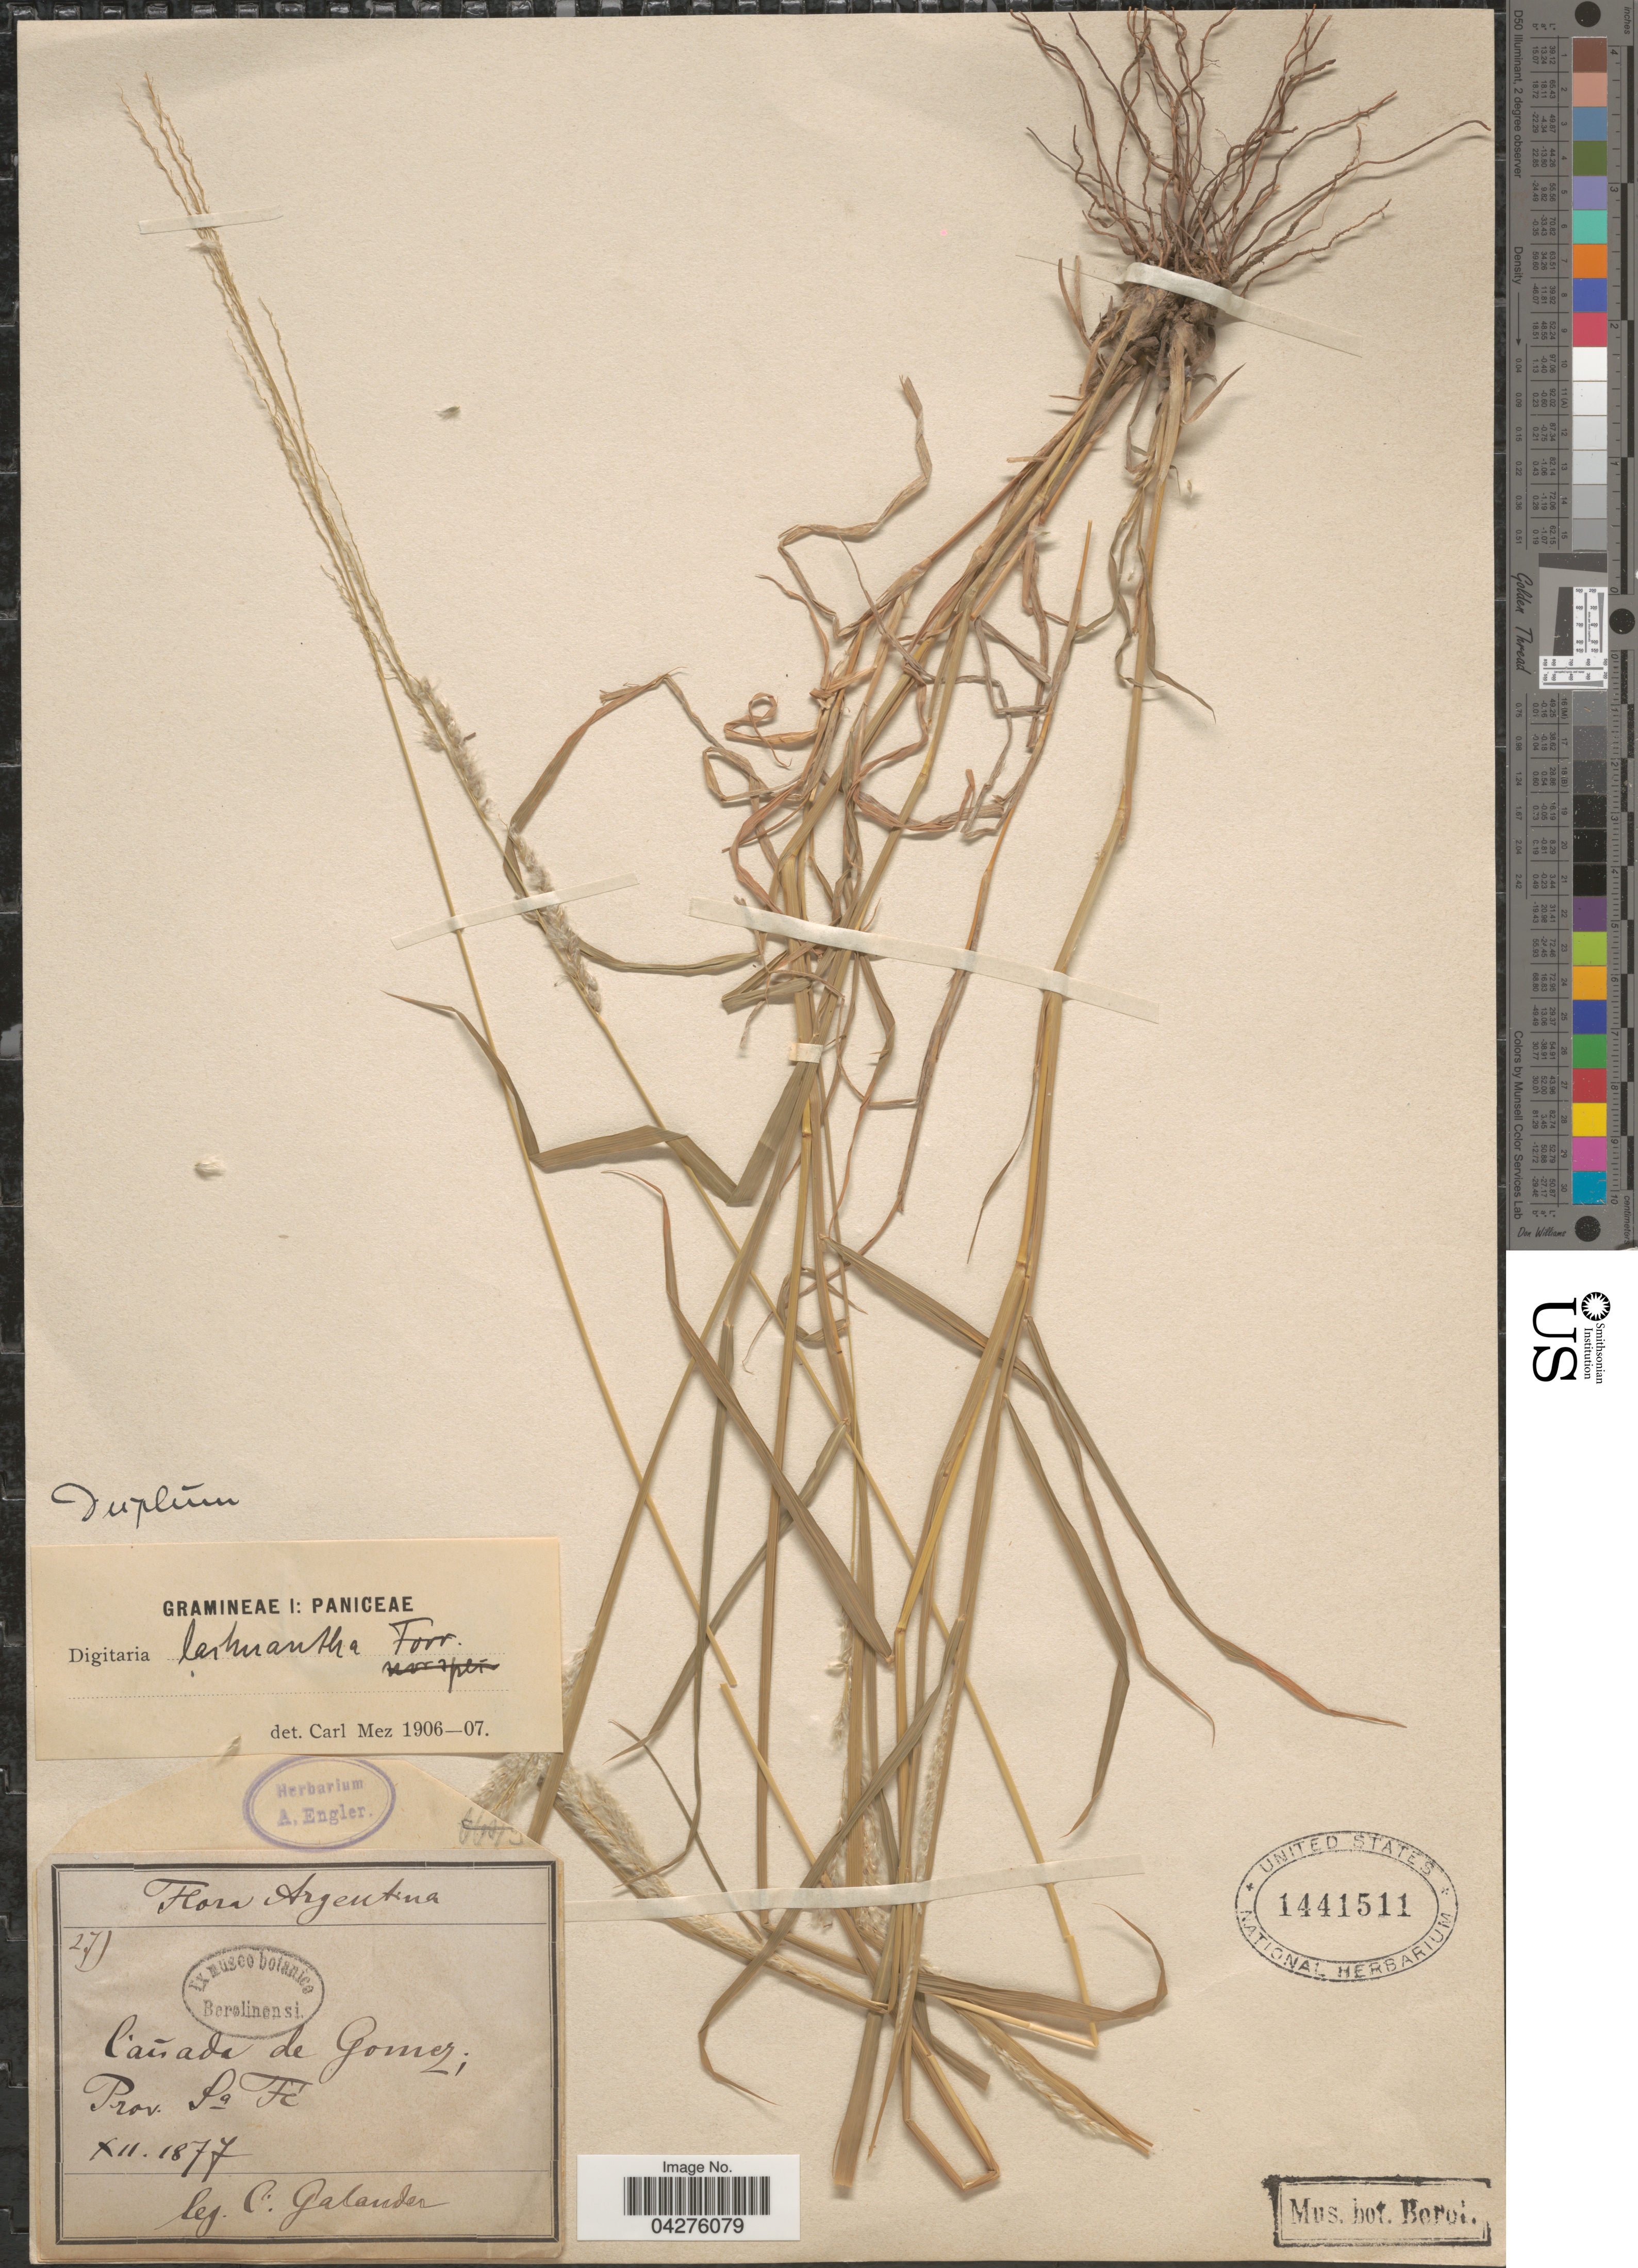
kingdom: Plantae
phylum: Tracheophyta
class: Liliopsida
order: Poales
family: Poaceae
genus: Digitaria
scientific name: Digitaria californica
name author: (Benth.) Henr.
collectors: C. Galander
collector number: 27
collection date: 1877-12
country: Argentina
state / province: Santa Fe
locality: Cañada de Gomez; Prov. Sa Fé.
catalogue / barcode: US 1441511